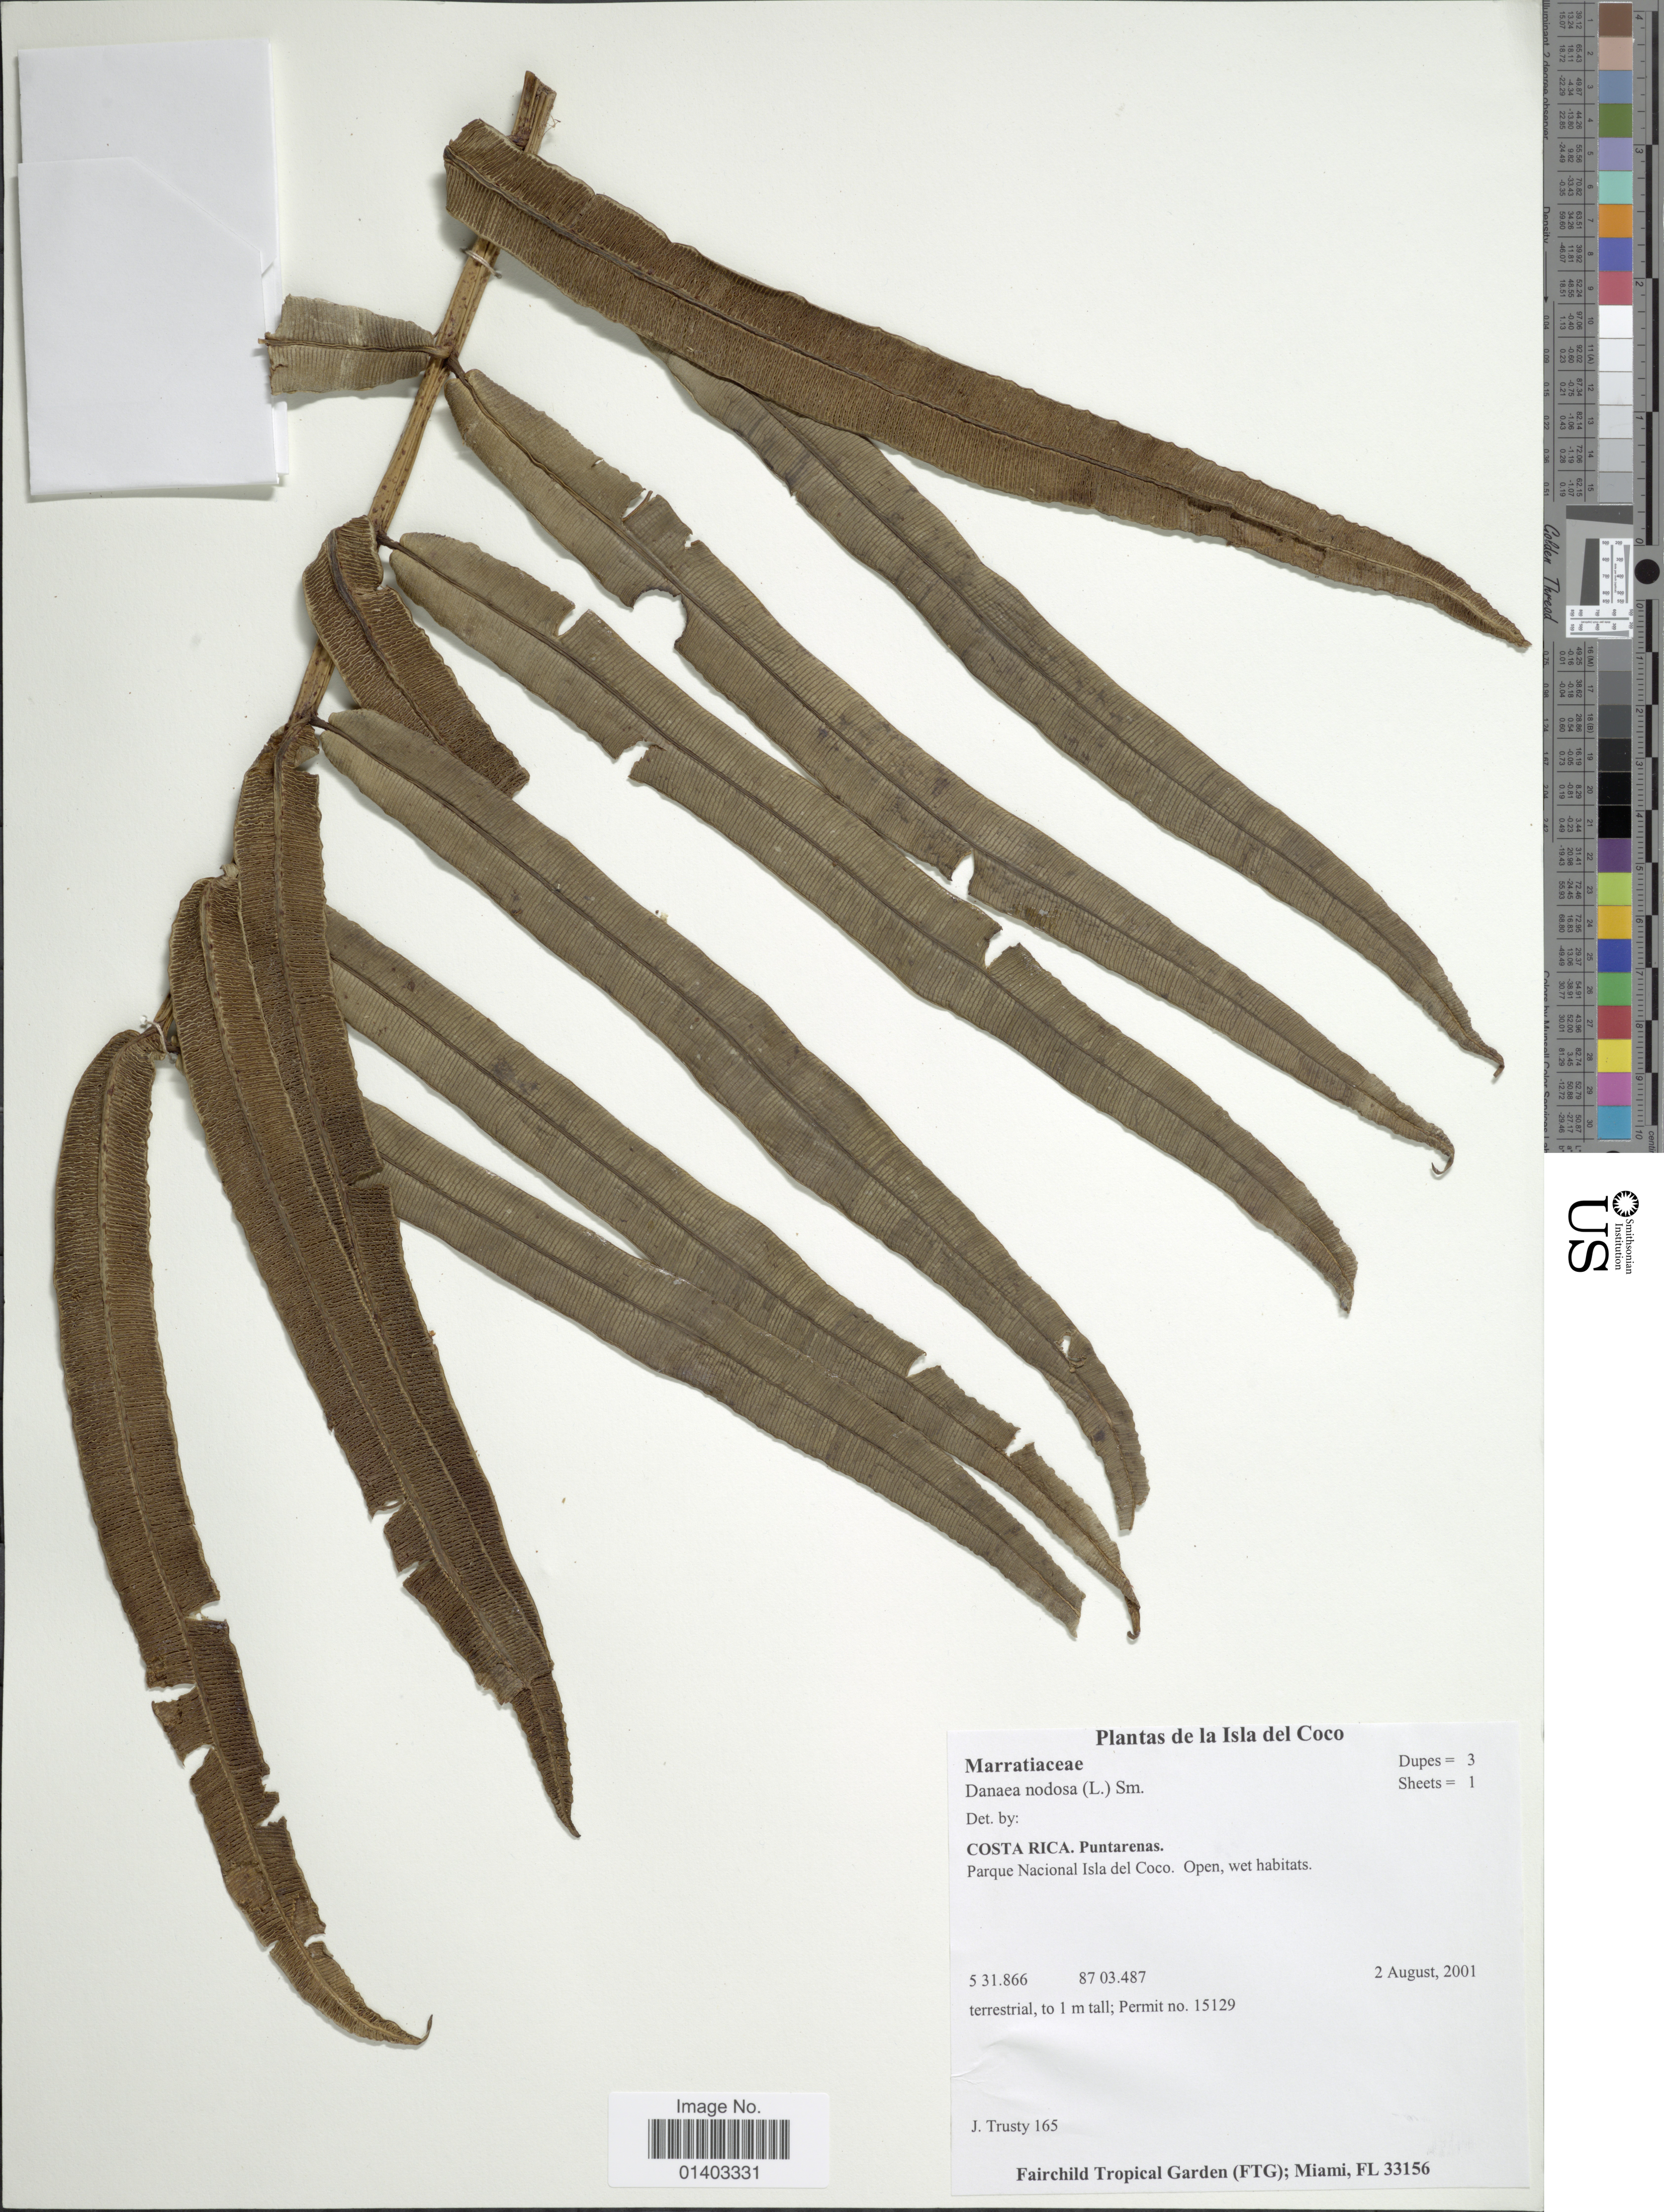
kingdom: Plantae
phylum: Tracheophyta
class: Polypodiopsida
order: Marattiales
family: Marattiaceae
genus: Danaea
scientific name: Danaea nodosa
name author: (L.) Sm.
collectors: J. Trusty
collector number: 165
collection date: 2001-08-02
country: Costa Rica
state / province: Puntarenas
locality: Isla del Coco, Parque Nacional Isla de Coco